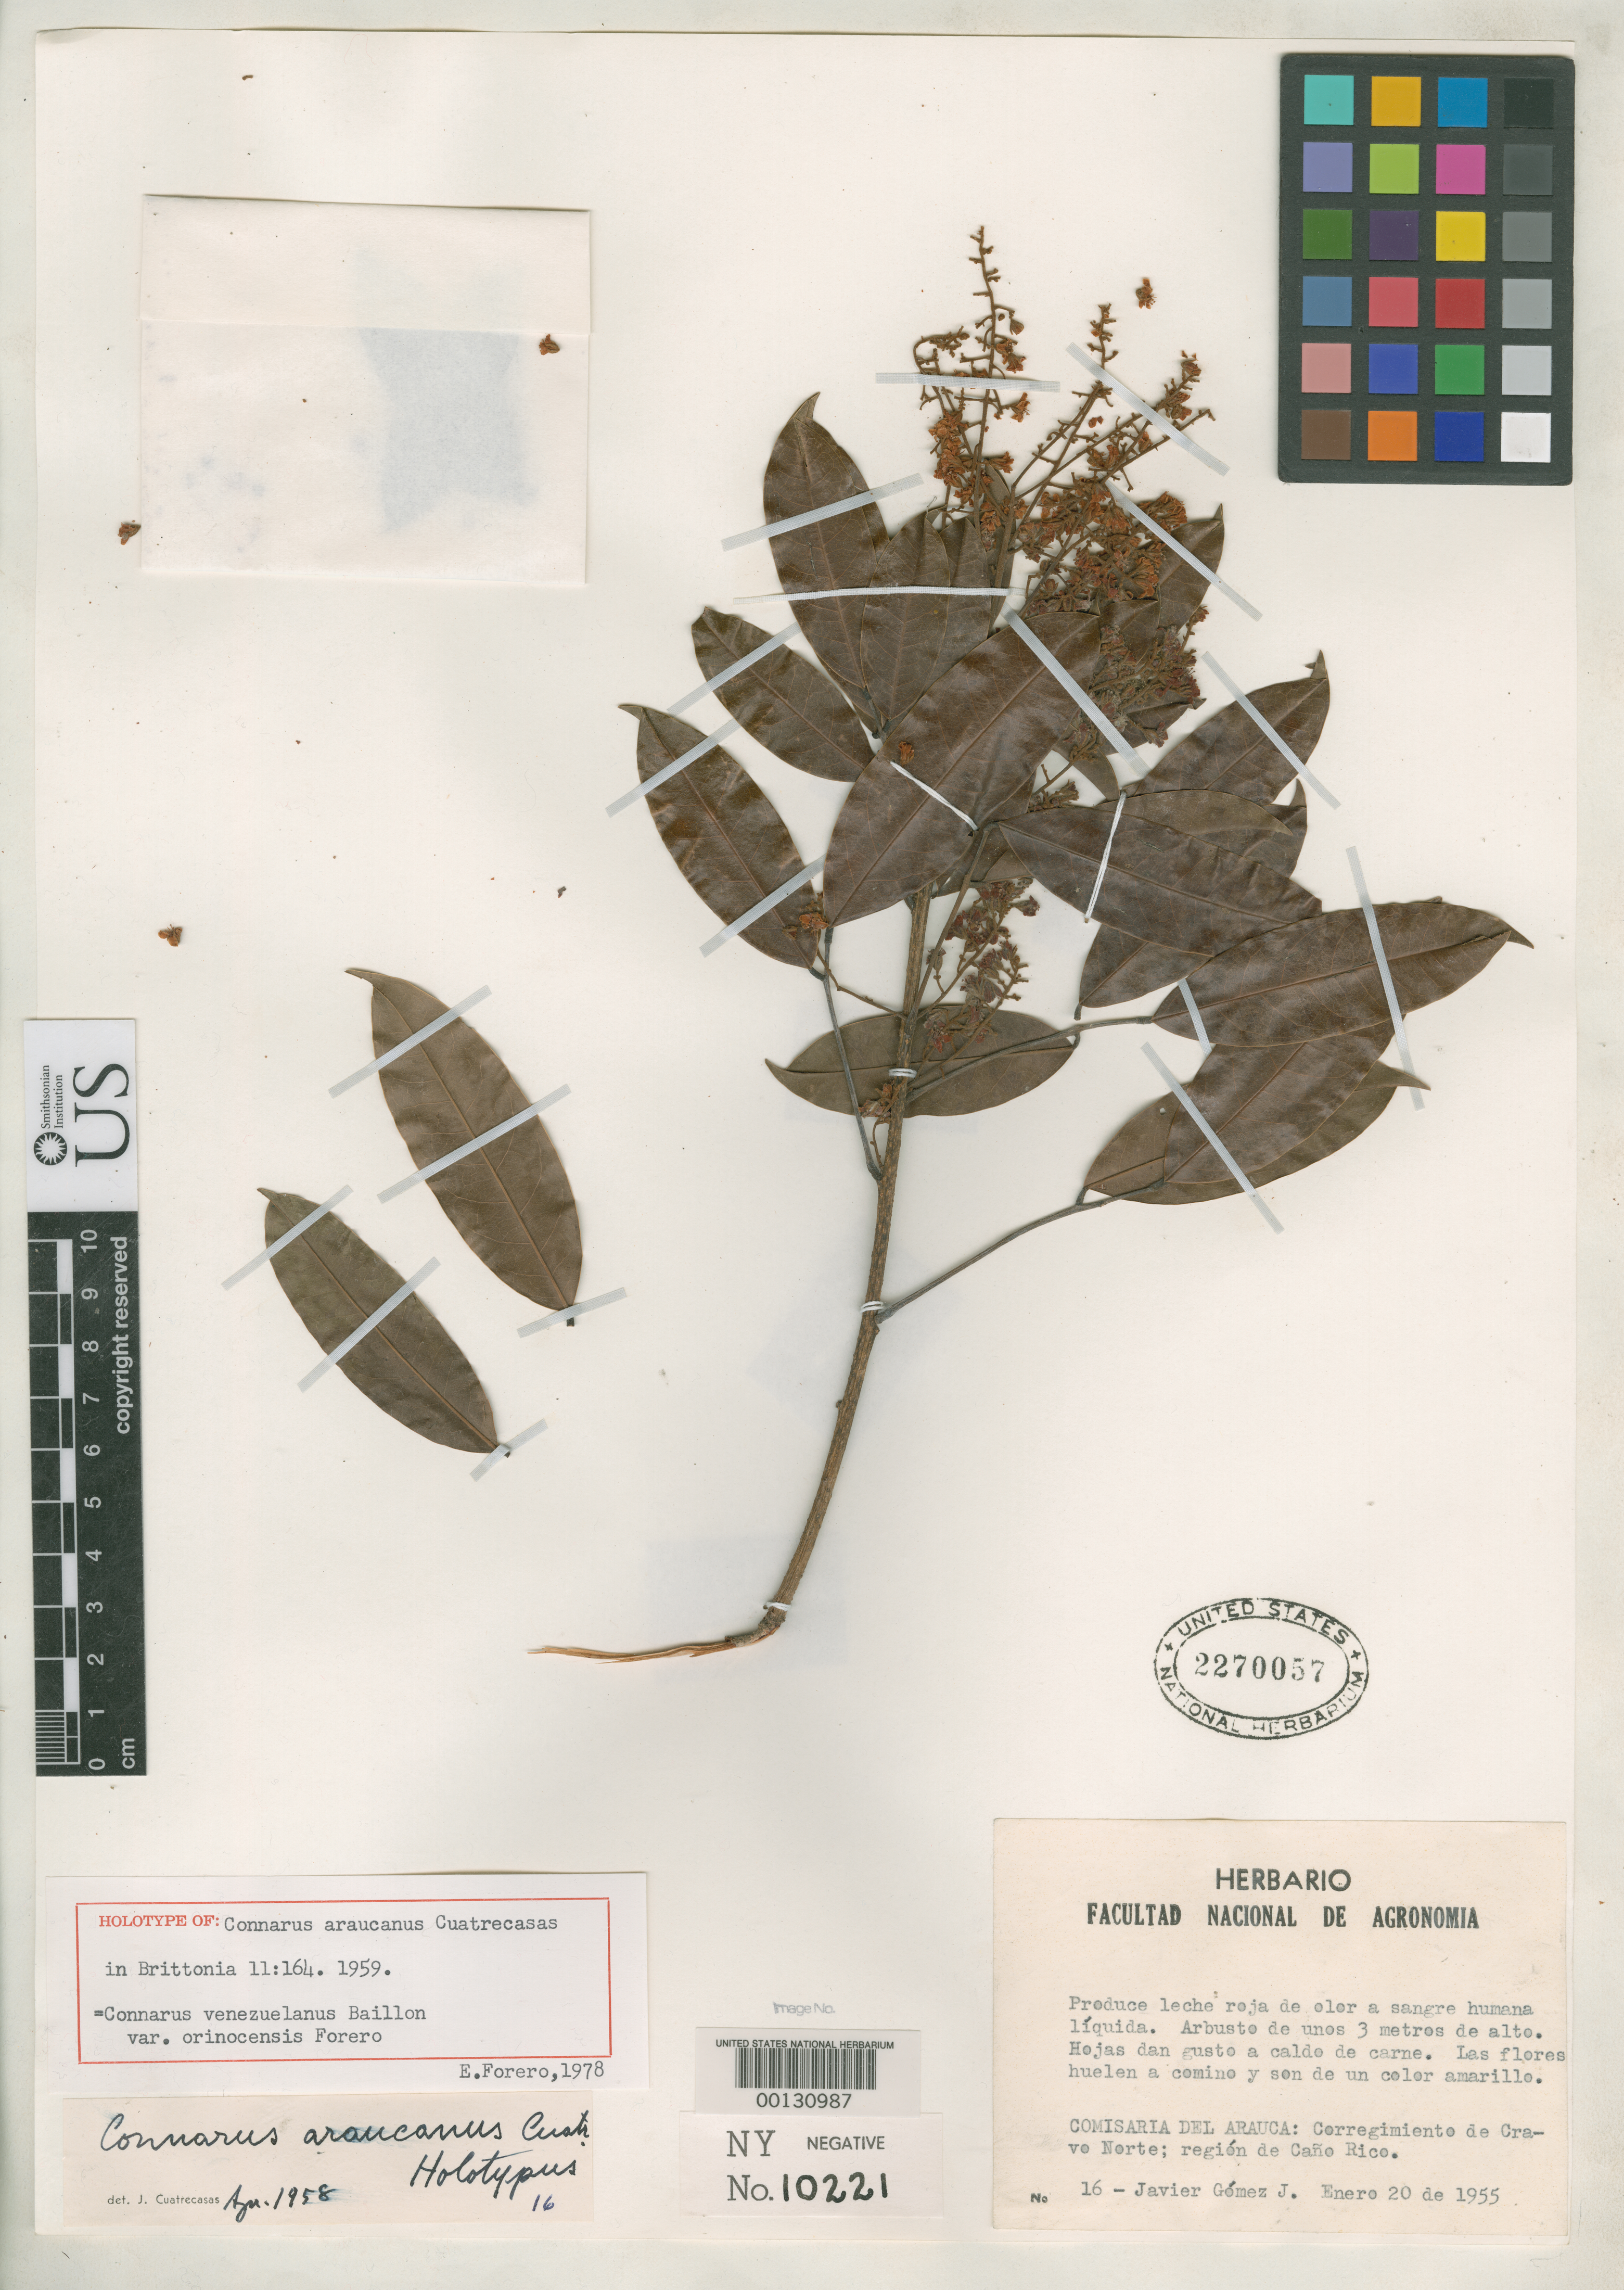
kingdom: Plantae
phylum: Tracheophyta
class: Magnoliopsida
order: Oxalidales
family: Connaraceae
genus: Connarus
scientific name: Connarus araucanus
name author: Cuatrec.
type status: Holotype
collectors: J. Gomez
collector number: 16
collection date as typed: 20 Jan 1955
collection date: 1955-01-20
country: Colombia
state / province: Arauca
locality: Rico Canyon.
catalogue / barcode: US 2270057